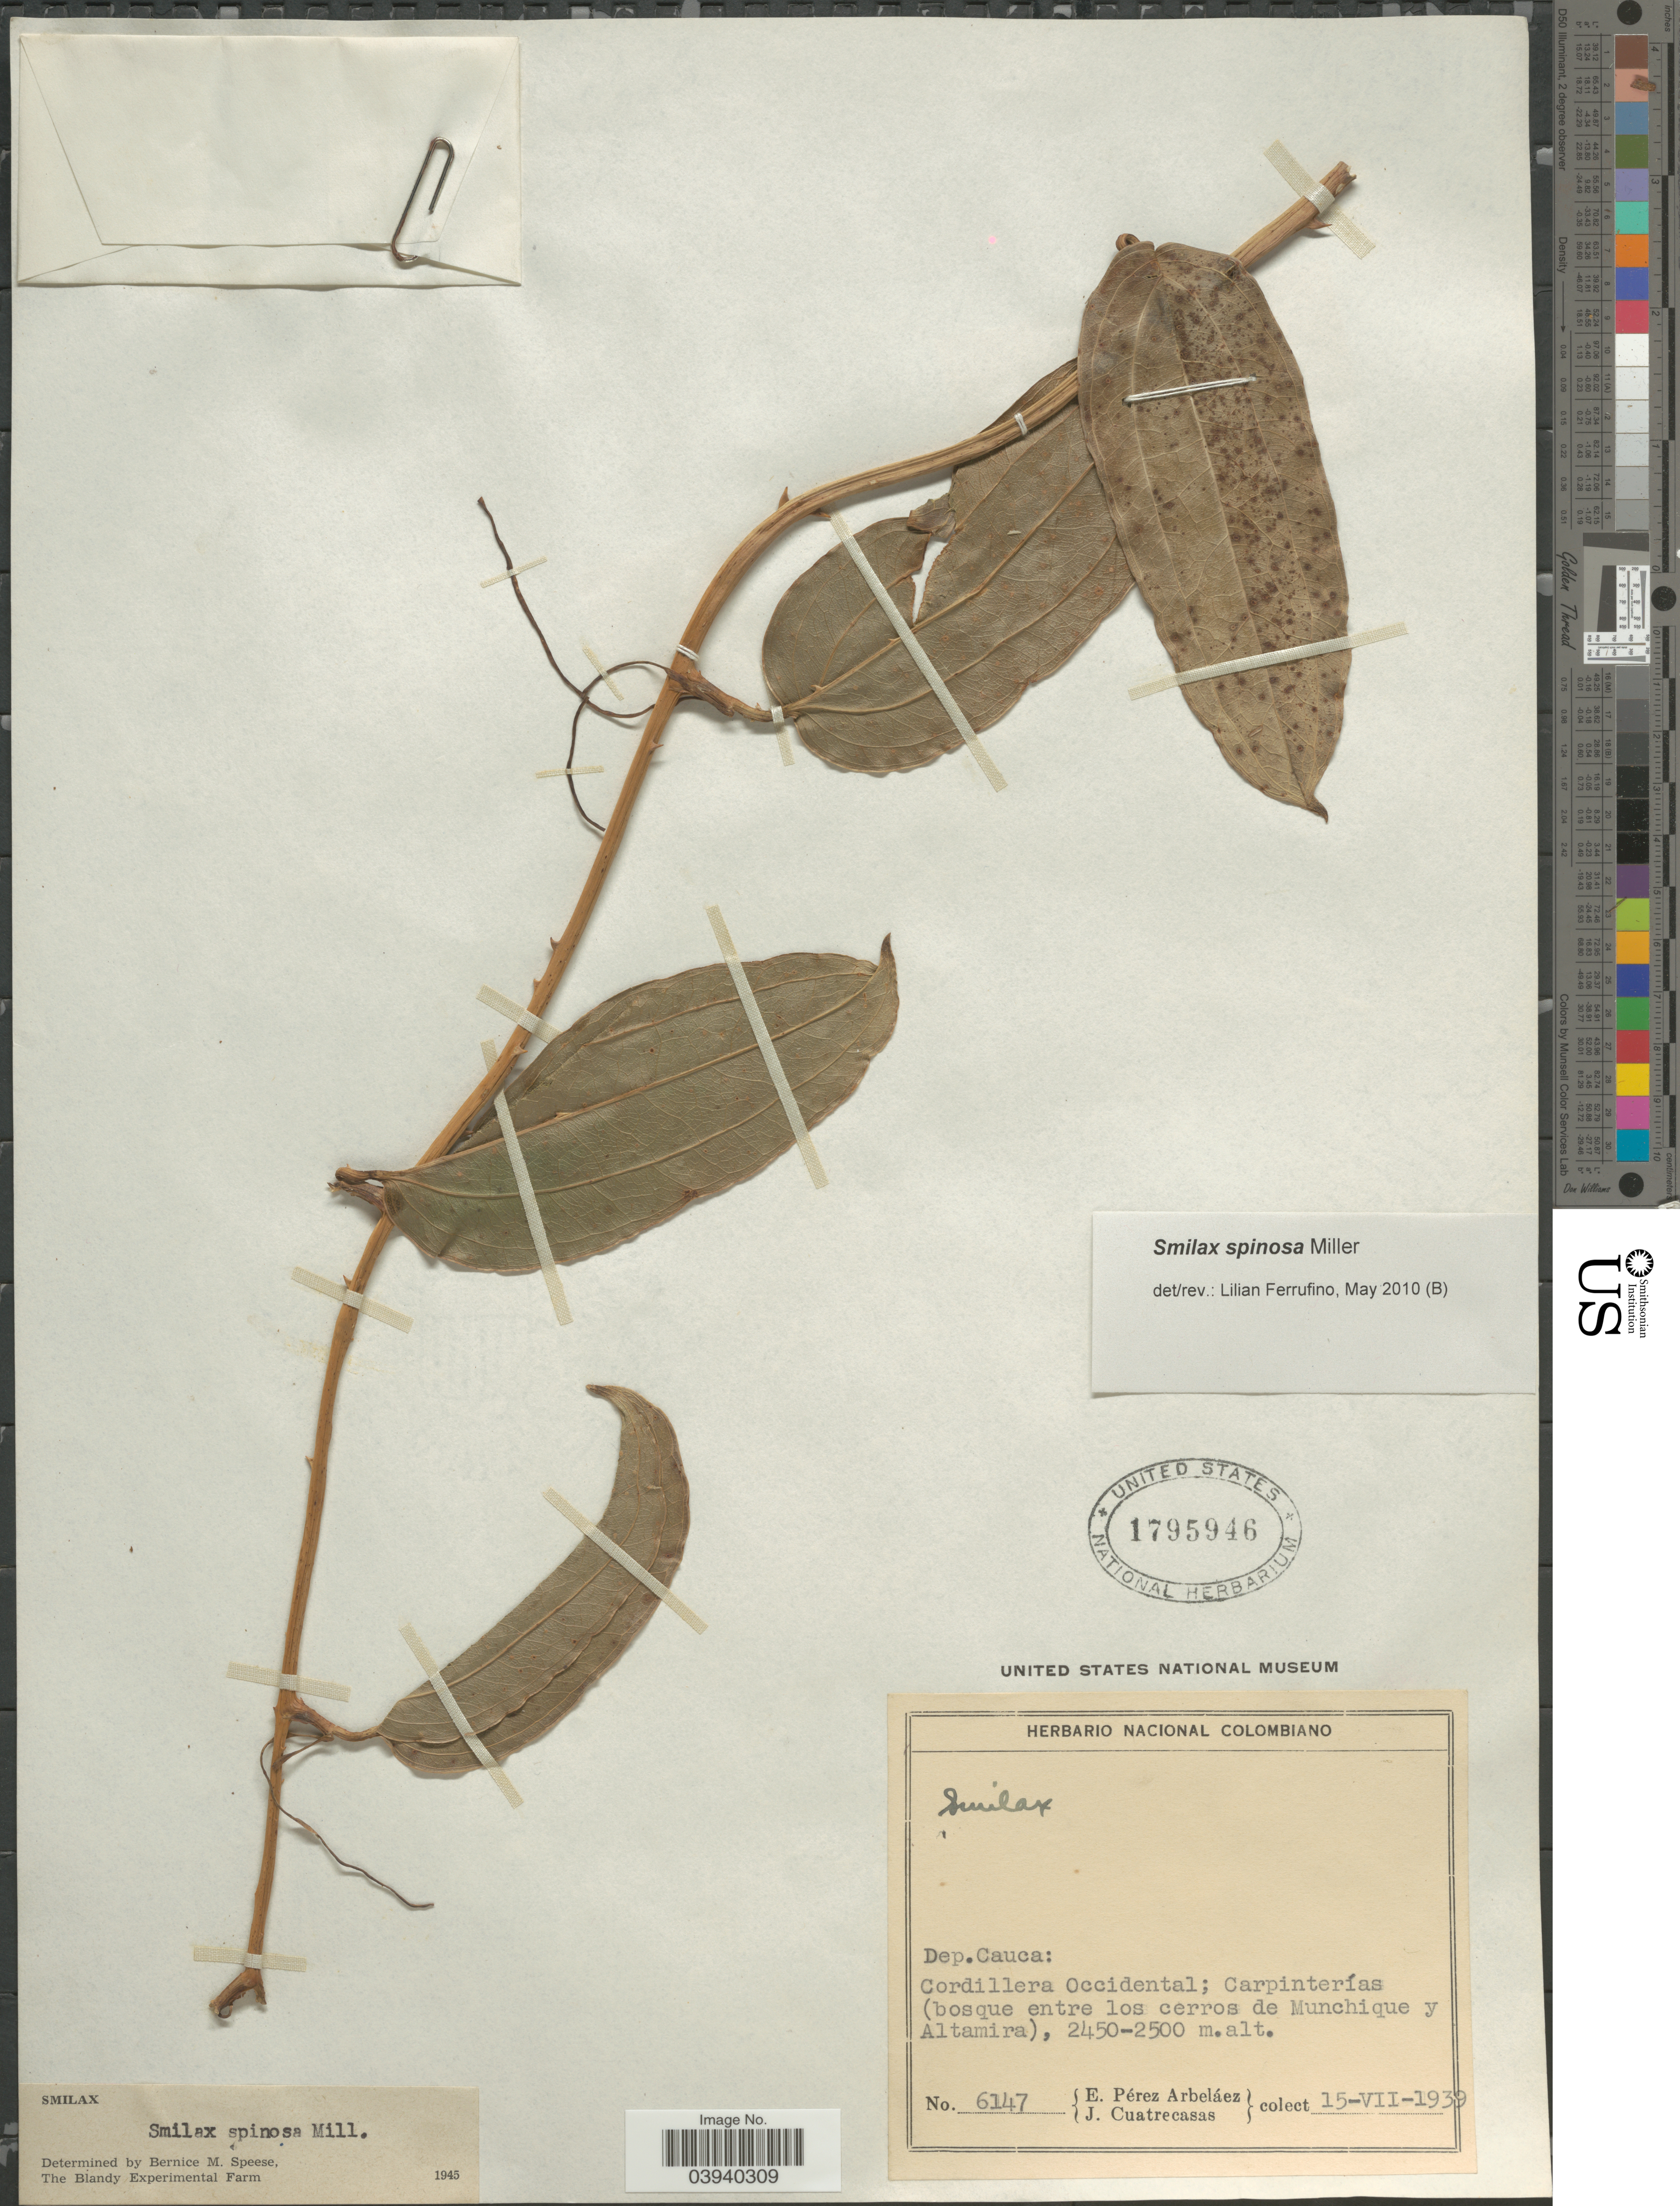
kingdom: Plantae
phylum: Tracheophyta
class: Liliopsida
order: Liliales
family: Smilacaceae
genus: Smilax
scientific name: Smilax spinosa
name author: Mill.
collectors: E. Pérez Arbeláez & J. Cuatrecasas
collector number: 6147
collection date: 1939-07-15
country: Colombia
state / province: Cauca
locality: Dep. Cauca: Cordillera Occidental; Carpinterías (bosque entre los cerros de Munchique y Altamira).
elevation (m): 2450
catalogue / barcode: US 1795946